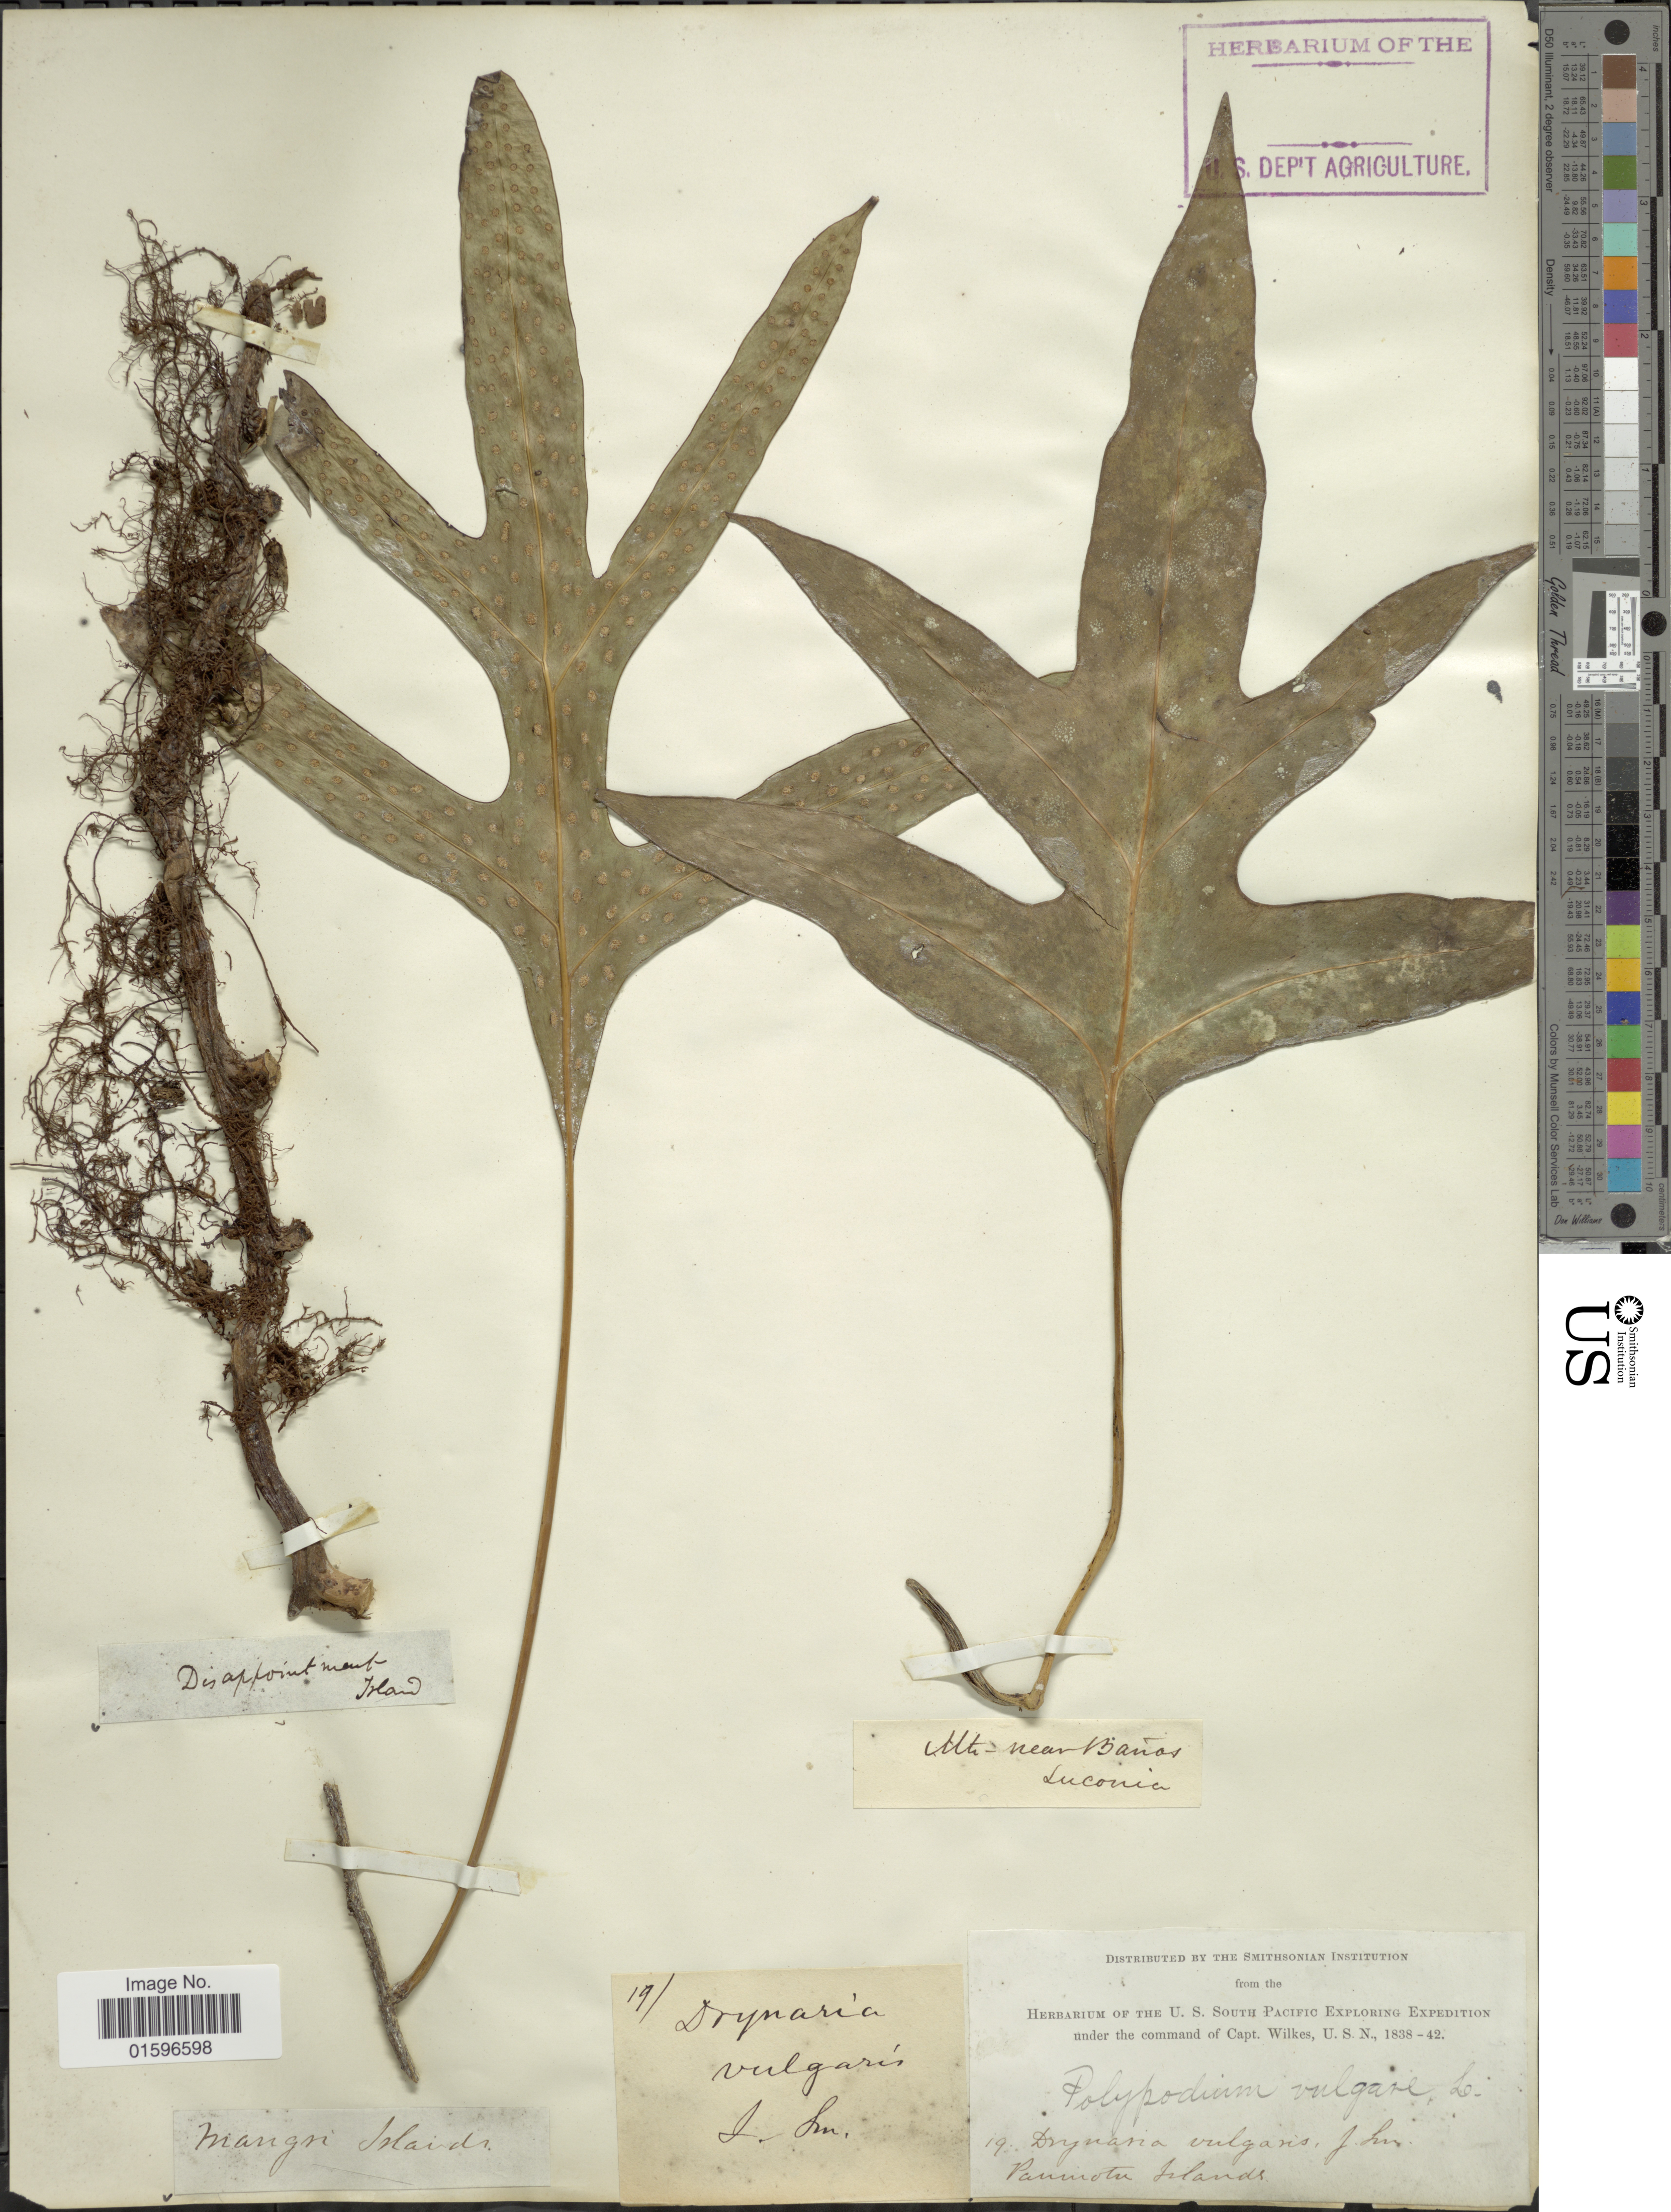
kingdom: Plantae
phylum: Tracheophyta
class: Polypodiopsida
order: Polypodiales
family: Polypodiaceae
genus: Polypodium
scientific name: Polypodium scolopendria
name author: Burm. f.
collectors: Wilkes Explor. Exped.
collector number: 19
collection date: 1838/1842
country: French Polynesia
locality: Panmotu Islands [interpreted]